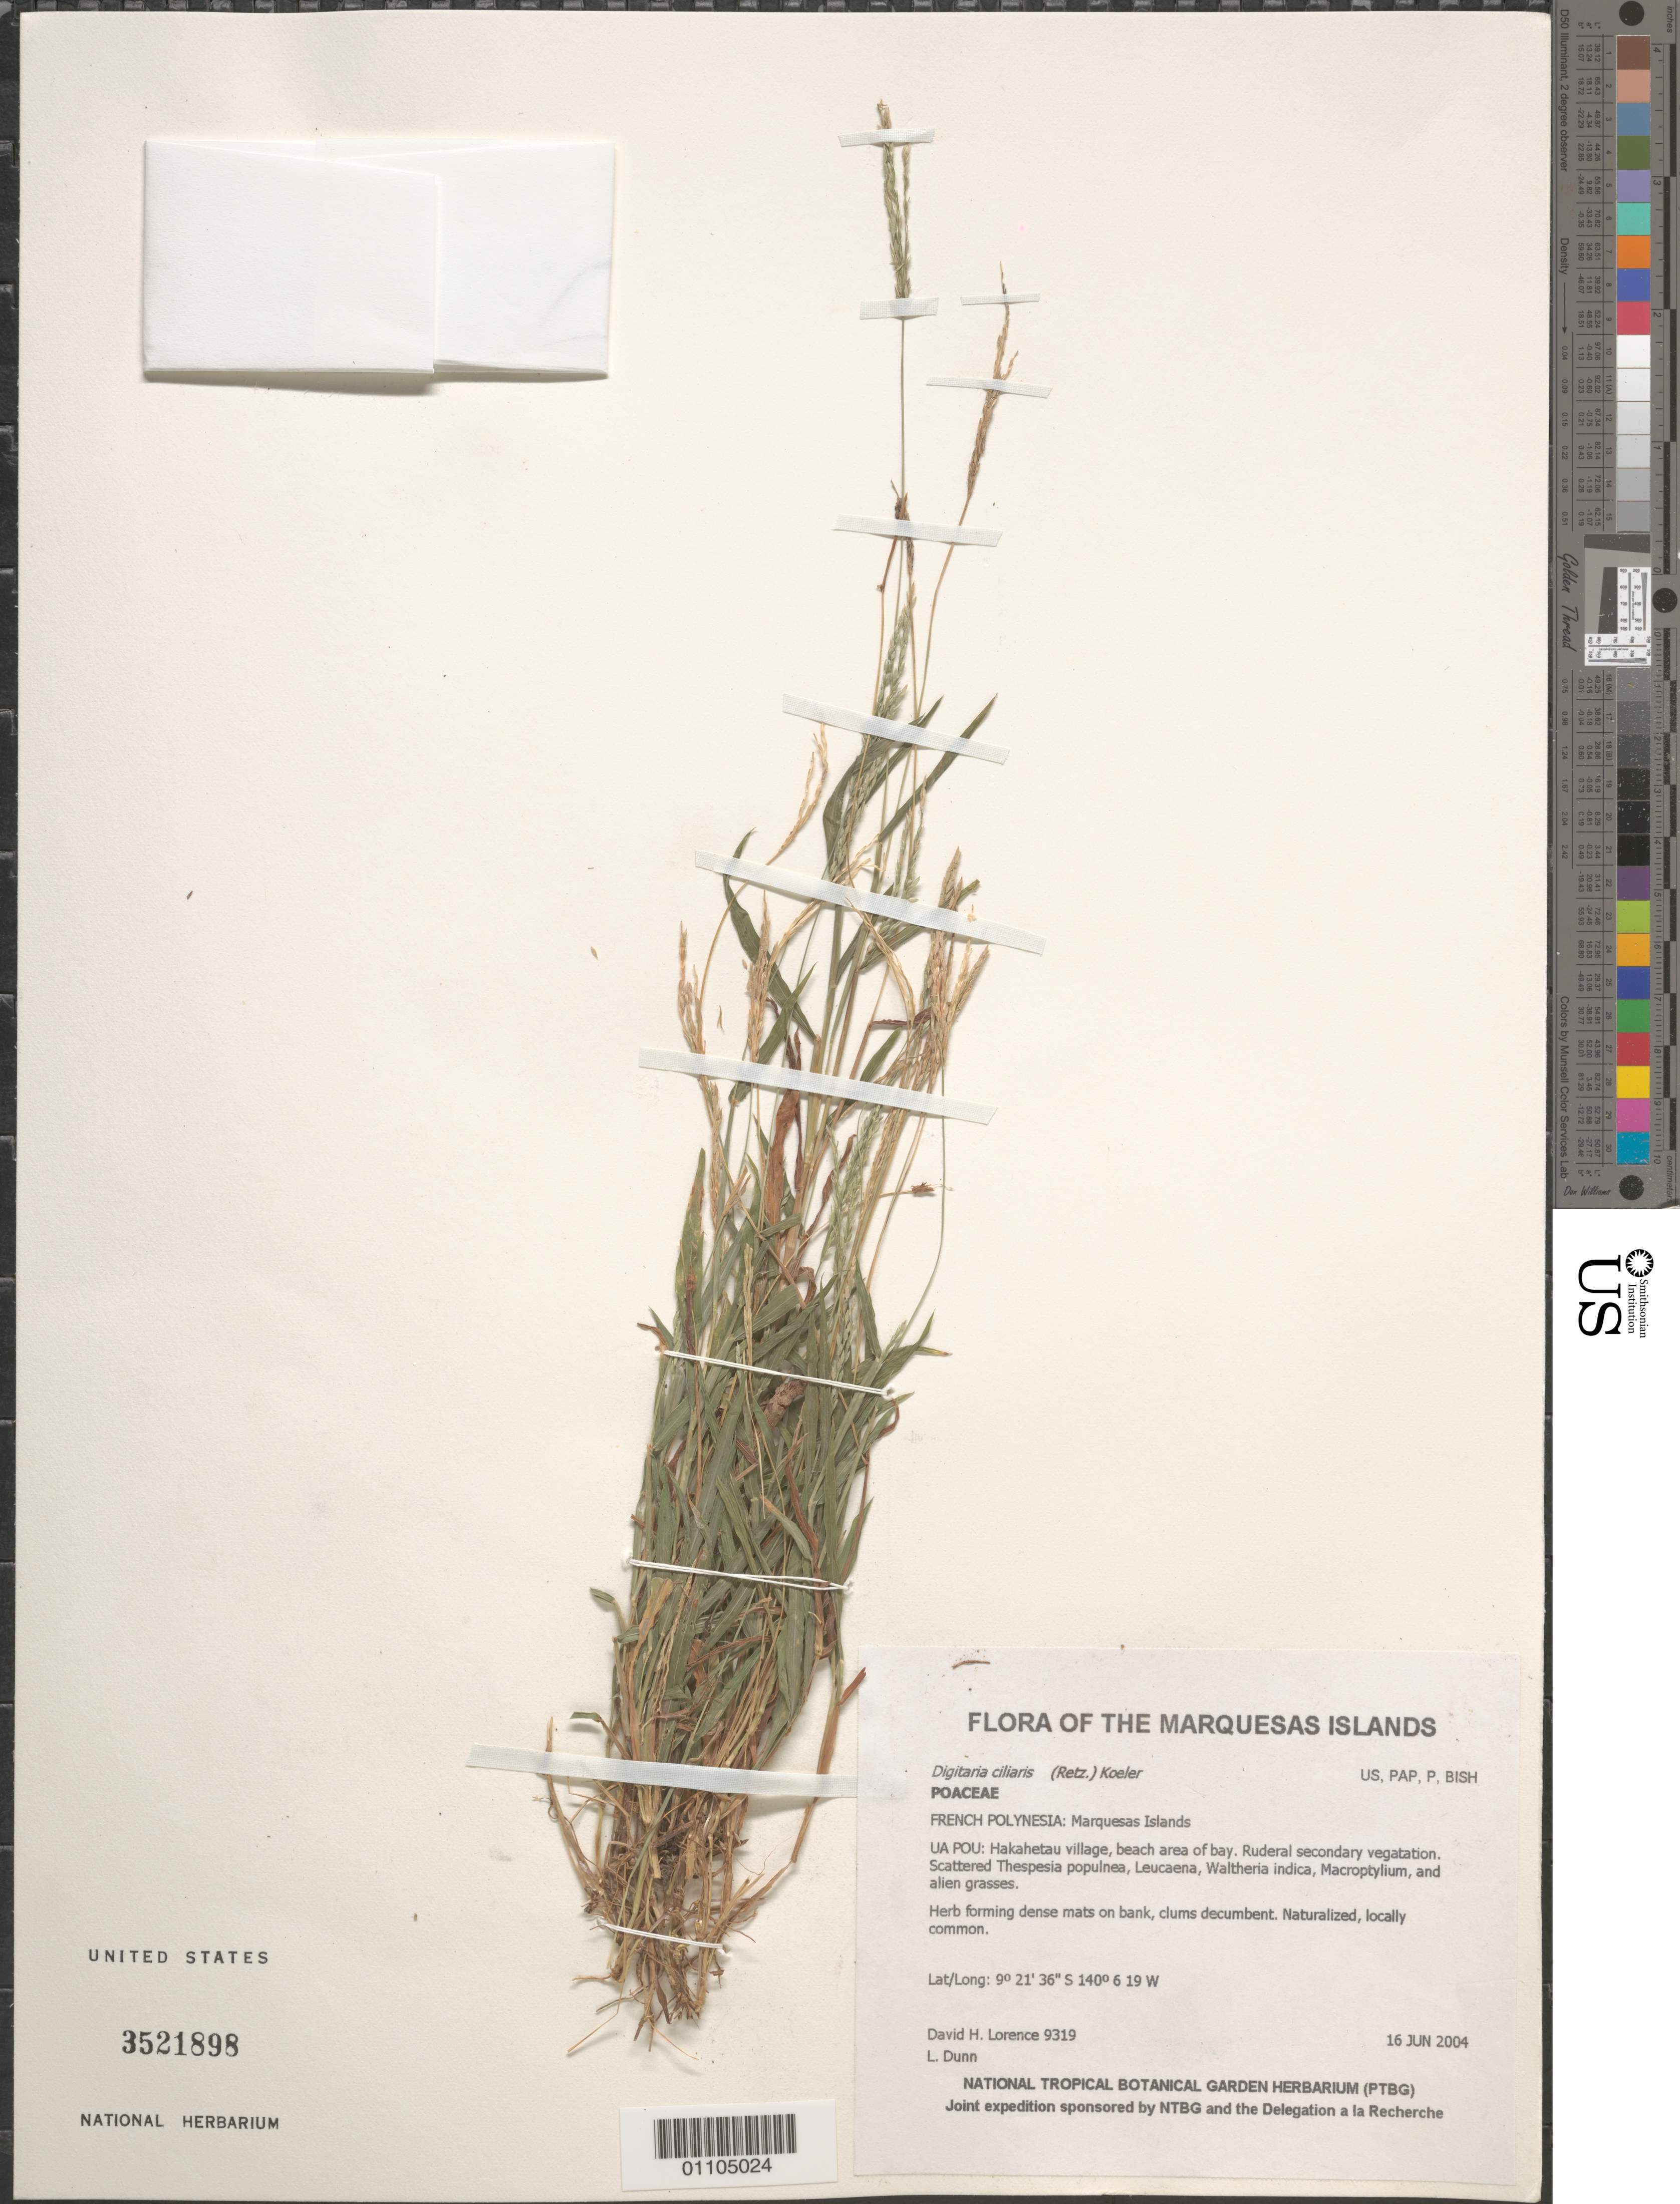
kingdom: Plantae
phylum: Tracheophyta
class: Liliopsida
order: Poales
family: Poaceae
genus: Digitaria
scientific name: Digitaria ciliaris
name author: (Retz.) Koeler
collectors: D. Lorence & L. Dunn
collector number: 9319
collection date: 2004-06-16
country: French Polynesia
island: Ua Pou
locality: Hakahetau village, beach area of bay.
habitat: Ruderal secondary vegatation.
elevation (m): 3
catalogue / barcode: US 3521898